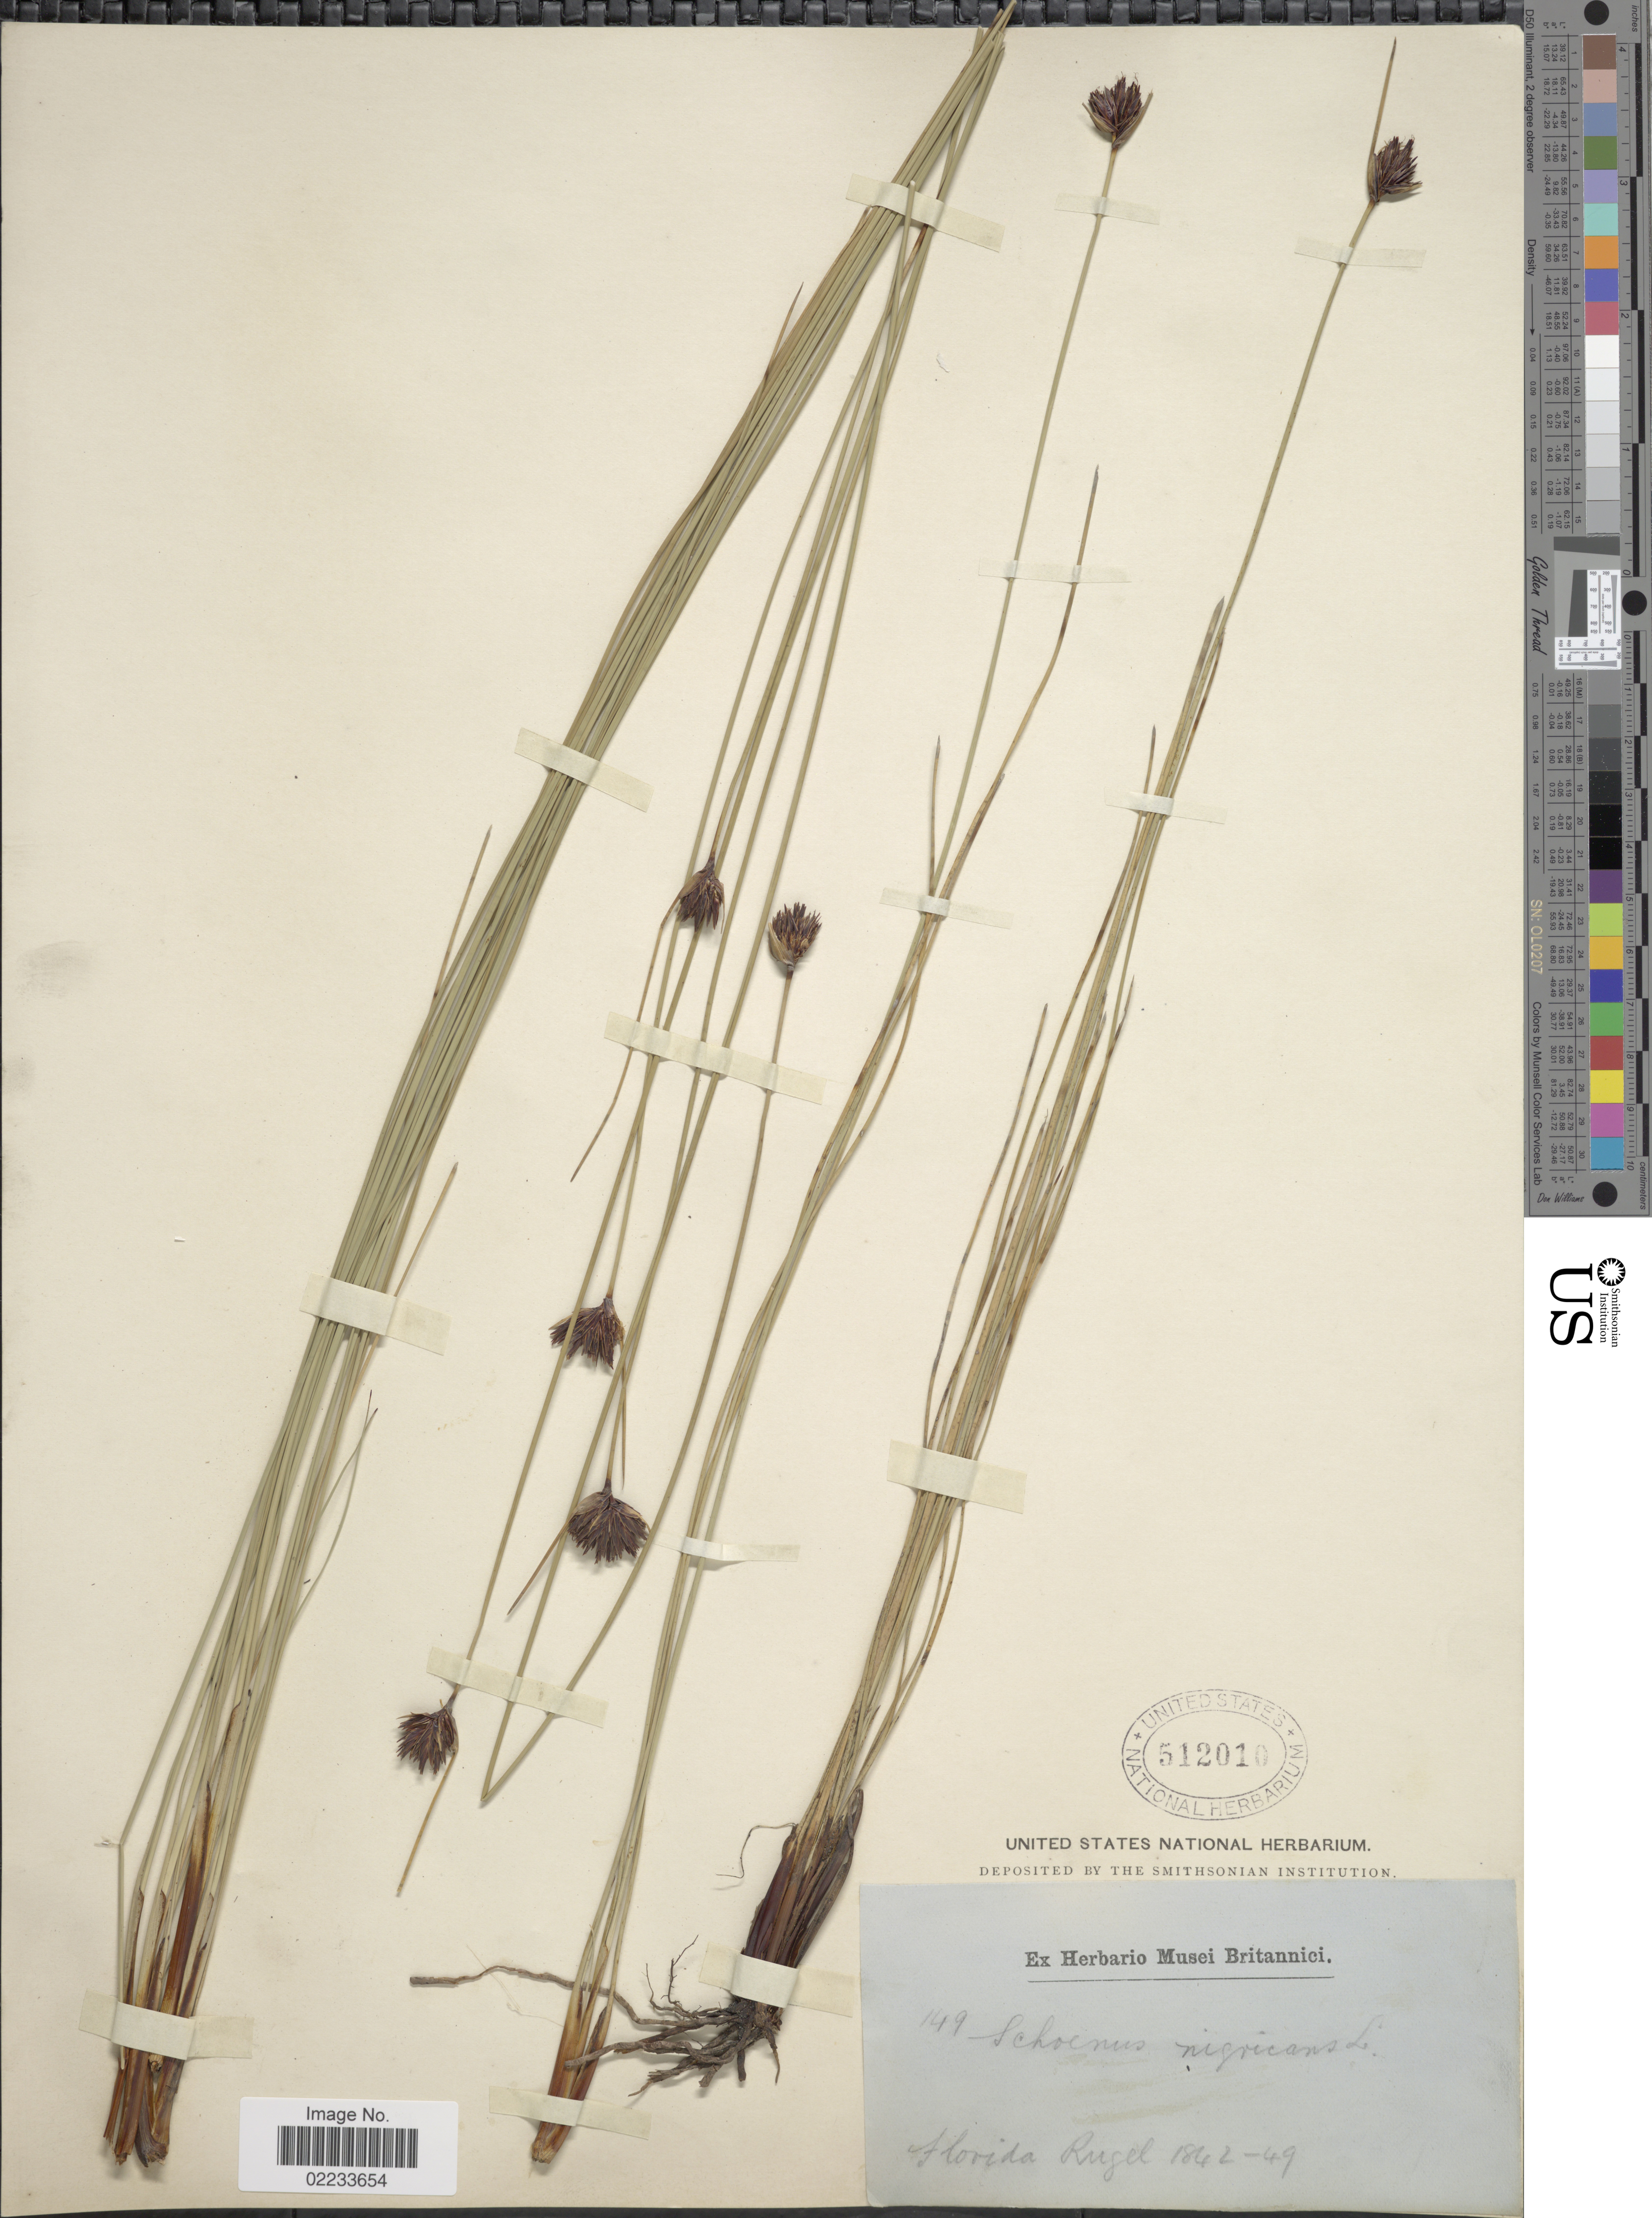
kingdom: Plantae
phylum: Tracheophyta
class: Liliopsida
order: Poales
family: Cyperaceae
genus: Schoenus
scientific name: Schoenus nigricans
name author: L.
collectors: Rugel, --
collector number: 149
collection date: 1842/1849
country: United States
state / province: Florida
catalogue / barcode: US 512010